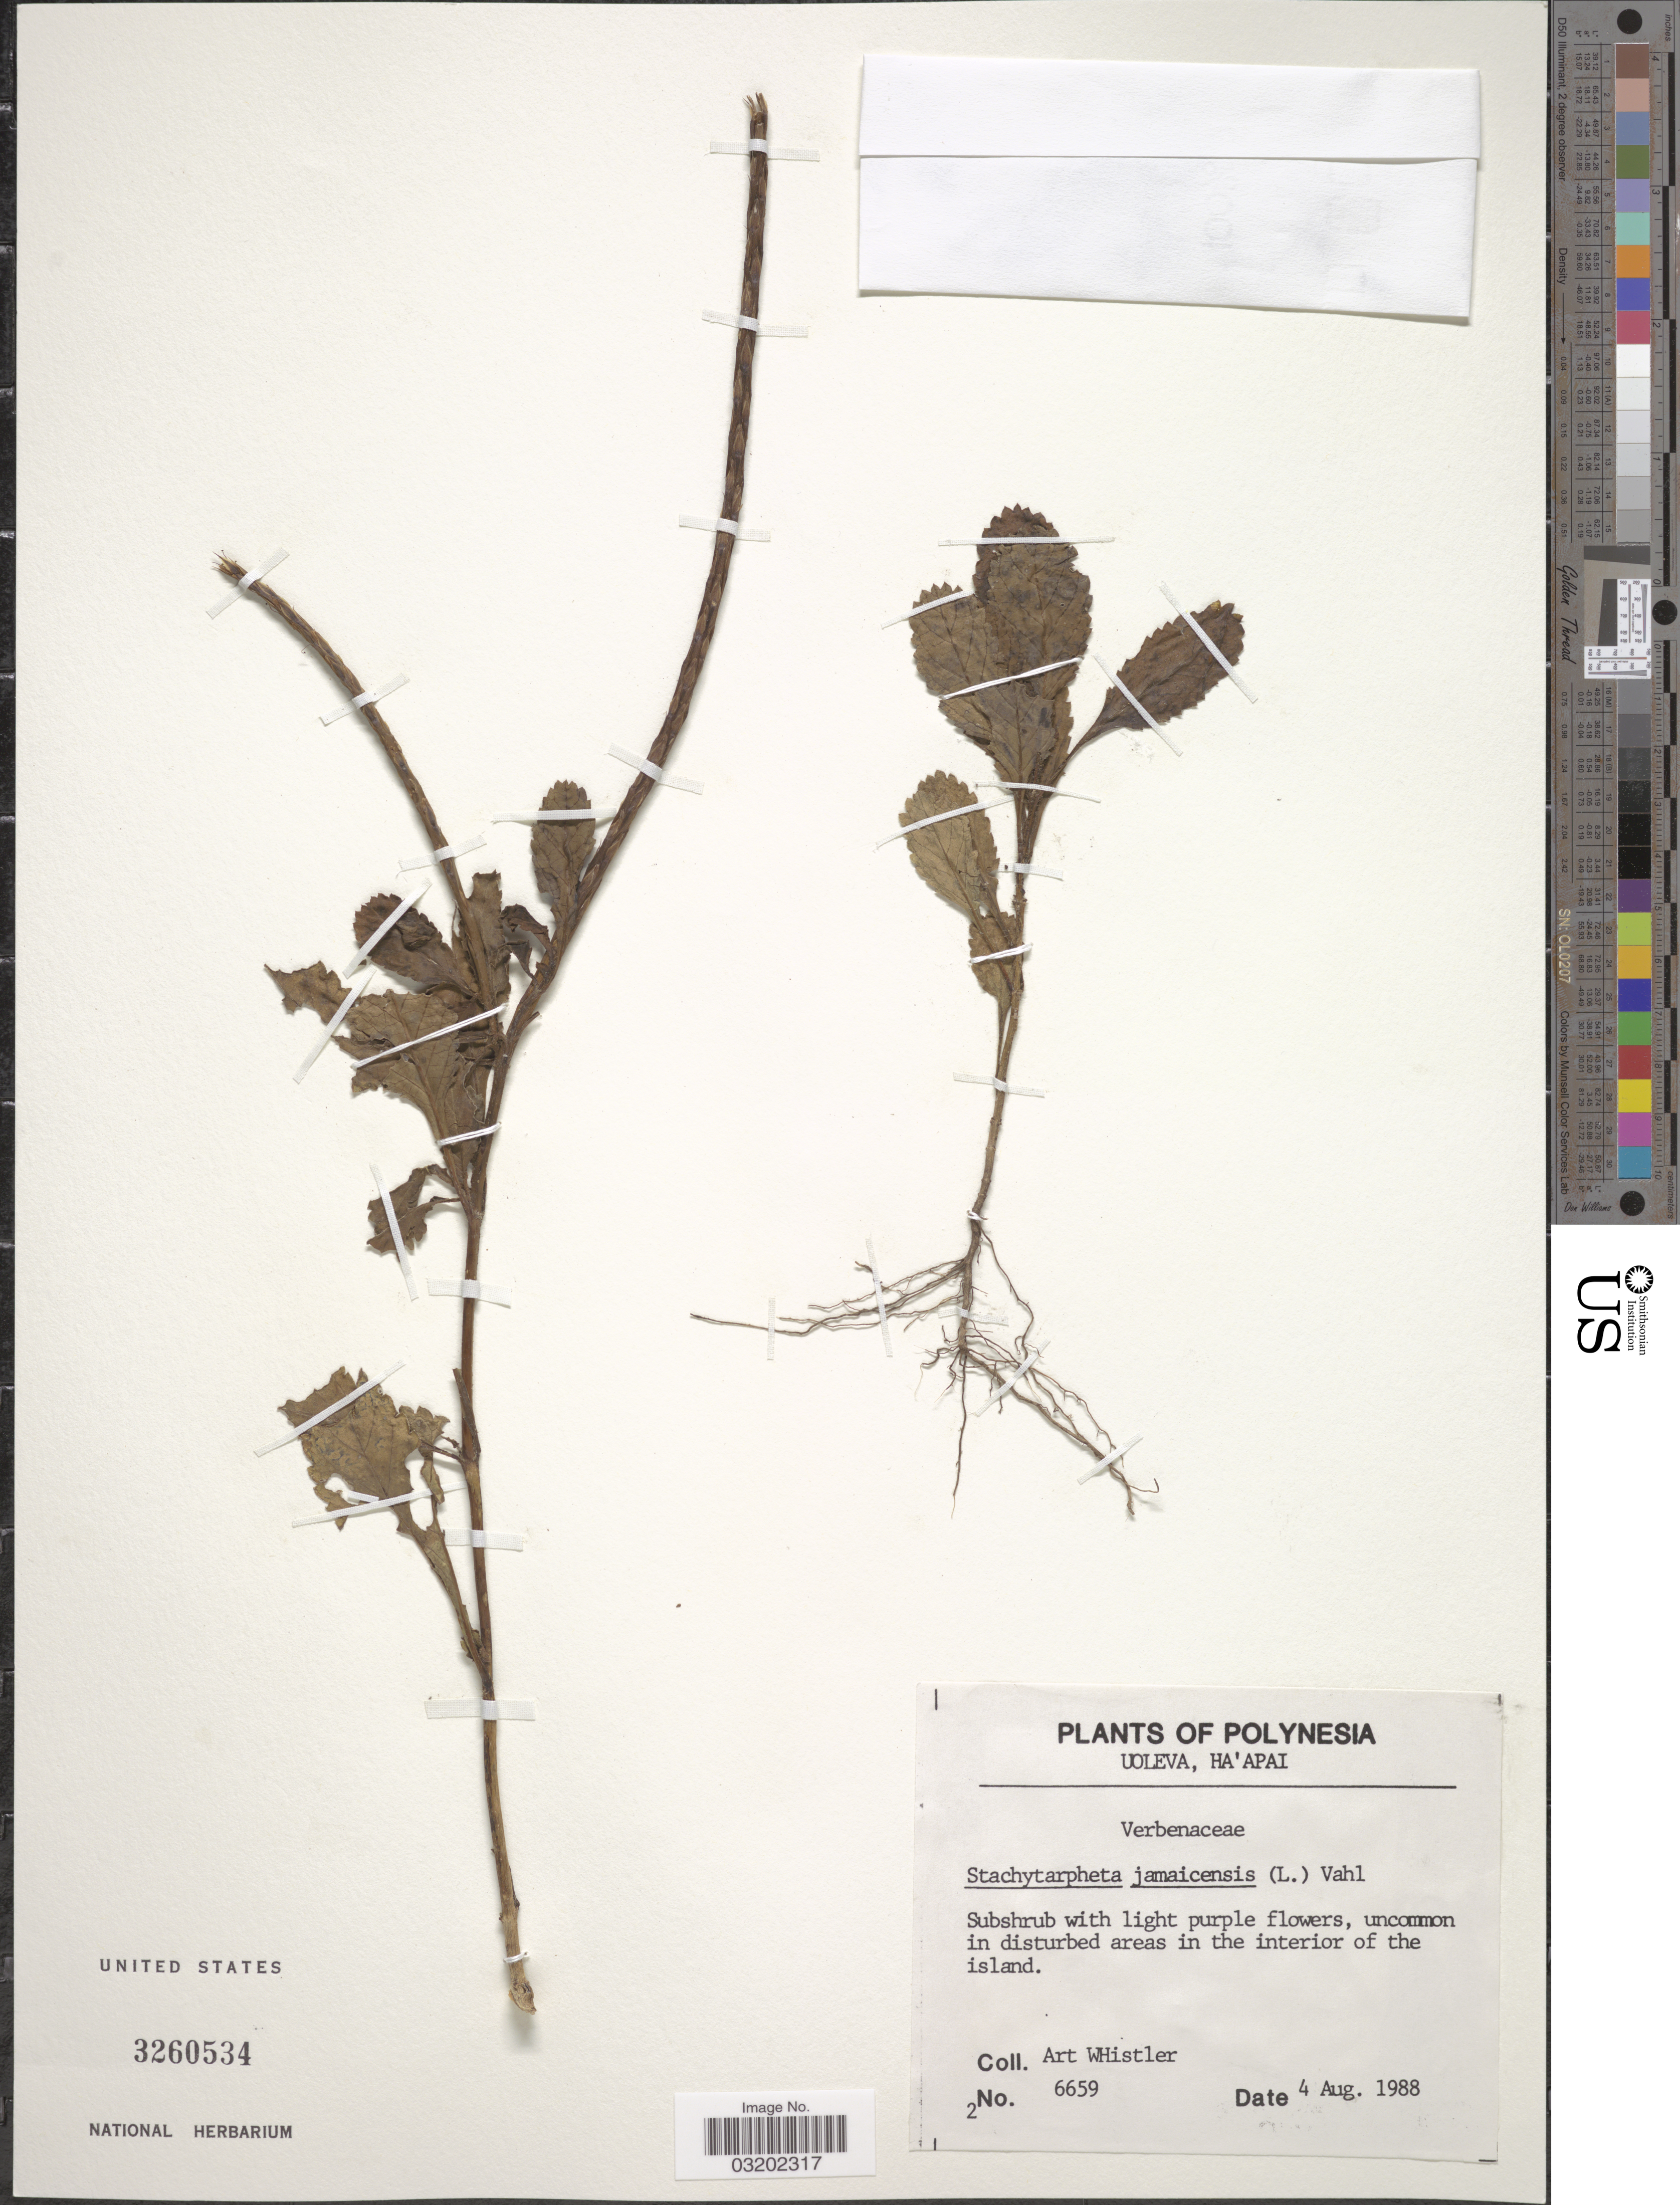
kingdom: Plantae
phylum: Tracheophyta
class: Magnoliopsida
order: Lamiales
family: Verbenaceae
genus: Stachytarpheta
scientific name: Stachytarpheta jamaicensis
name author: (L.) Vahl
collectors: A. Whistler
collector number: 6659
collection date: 1988-08-04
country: Tonga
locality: Polynesia. Uoleva, Ha'apai.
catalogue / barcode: US 3260534